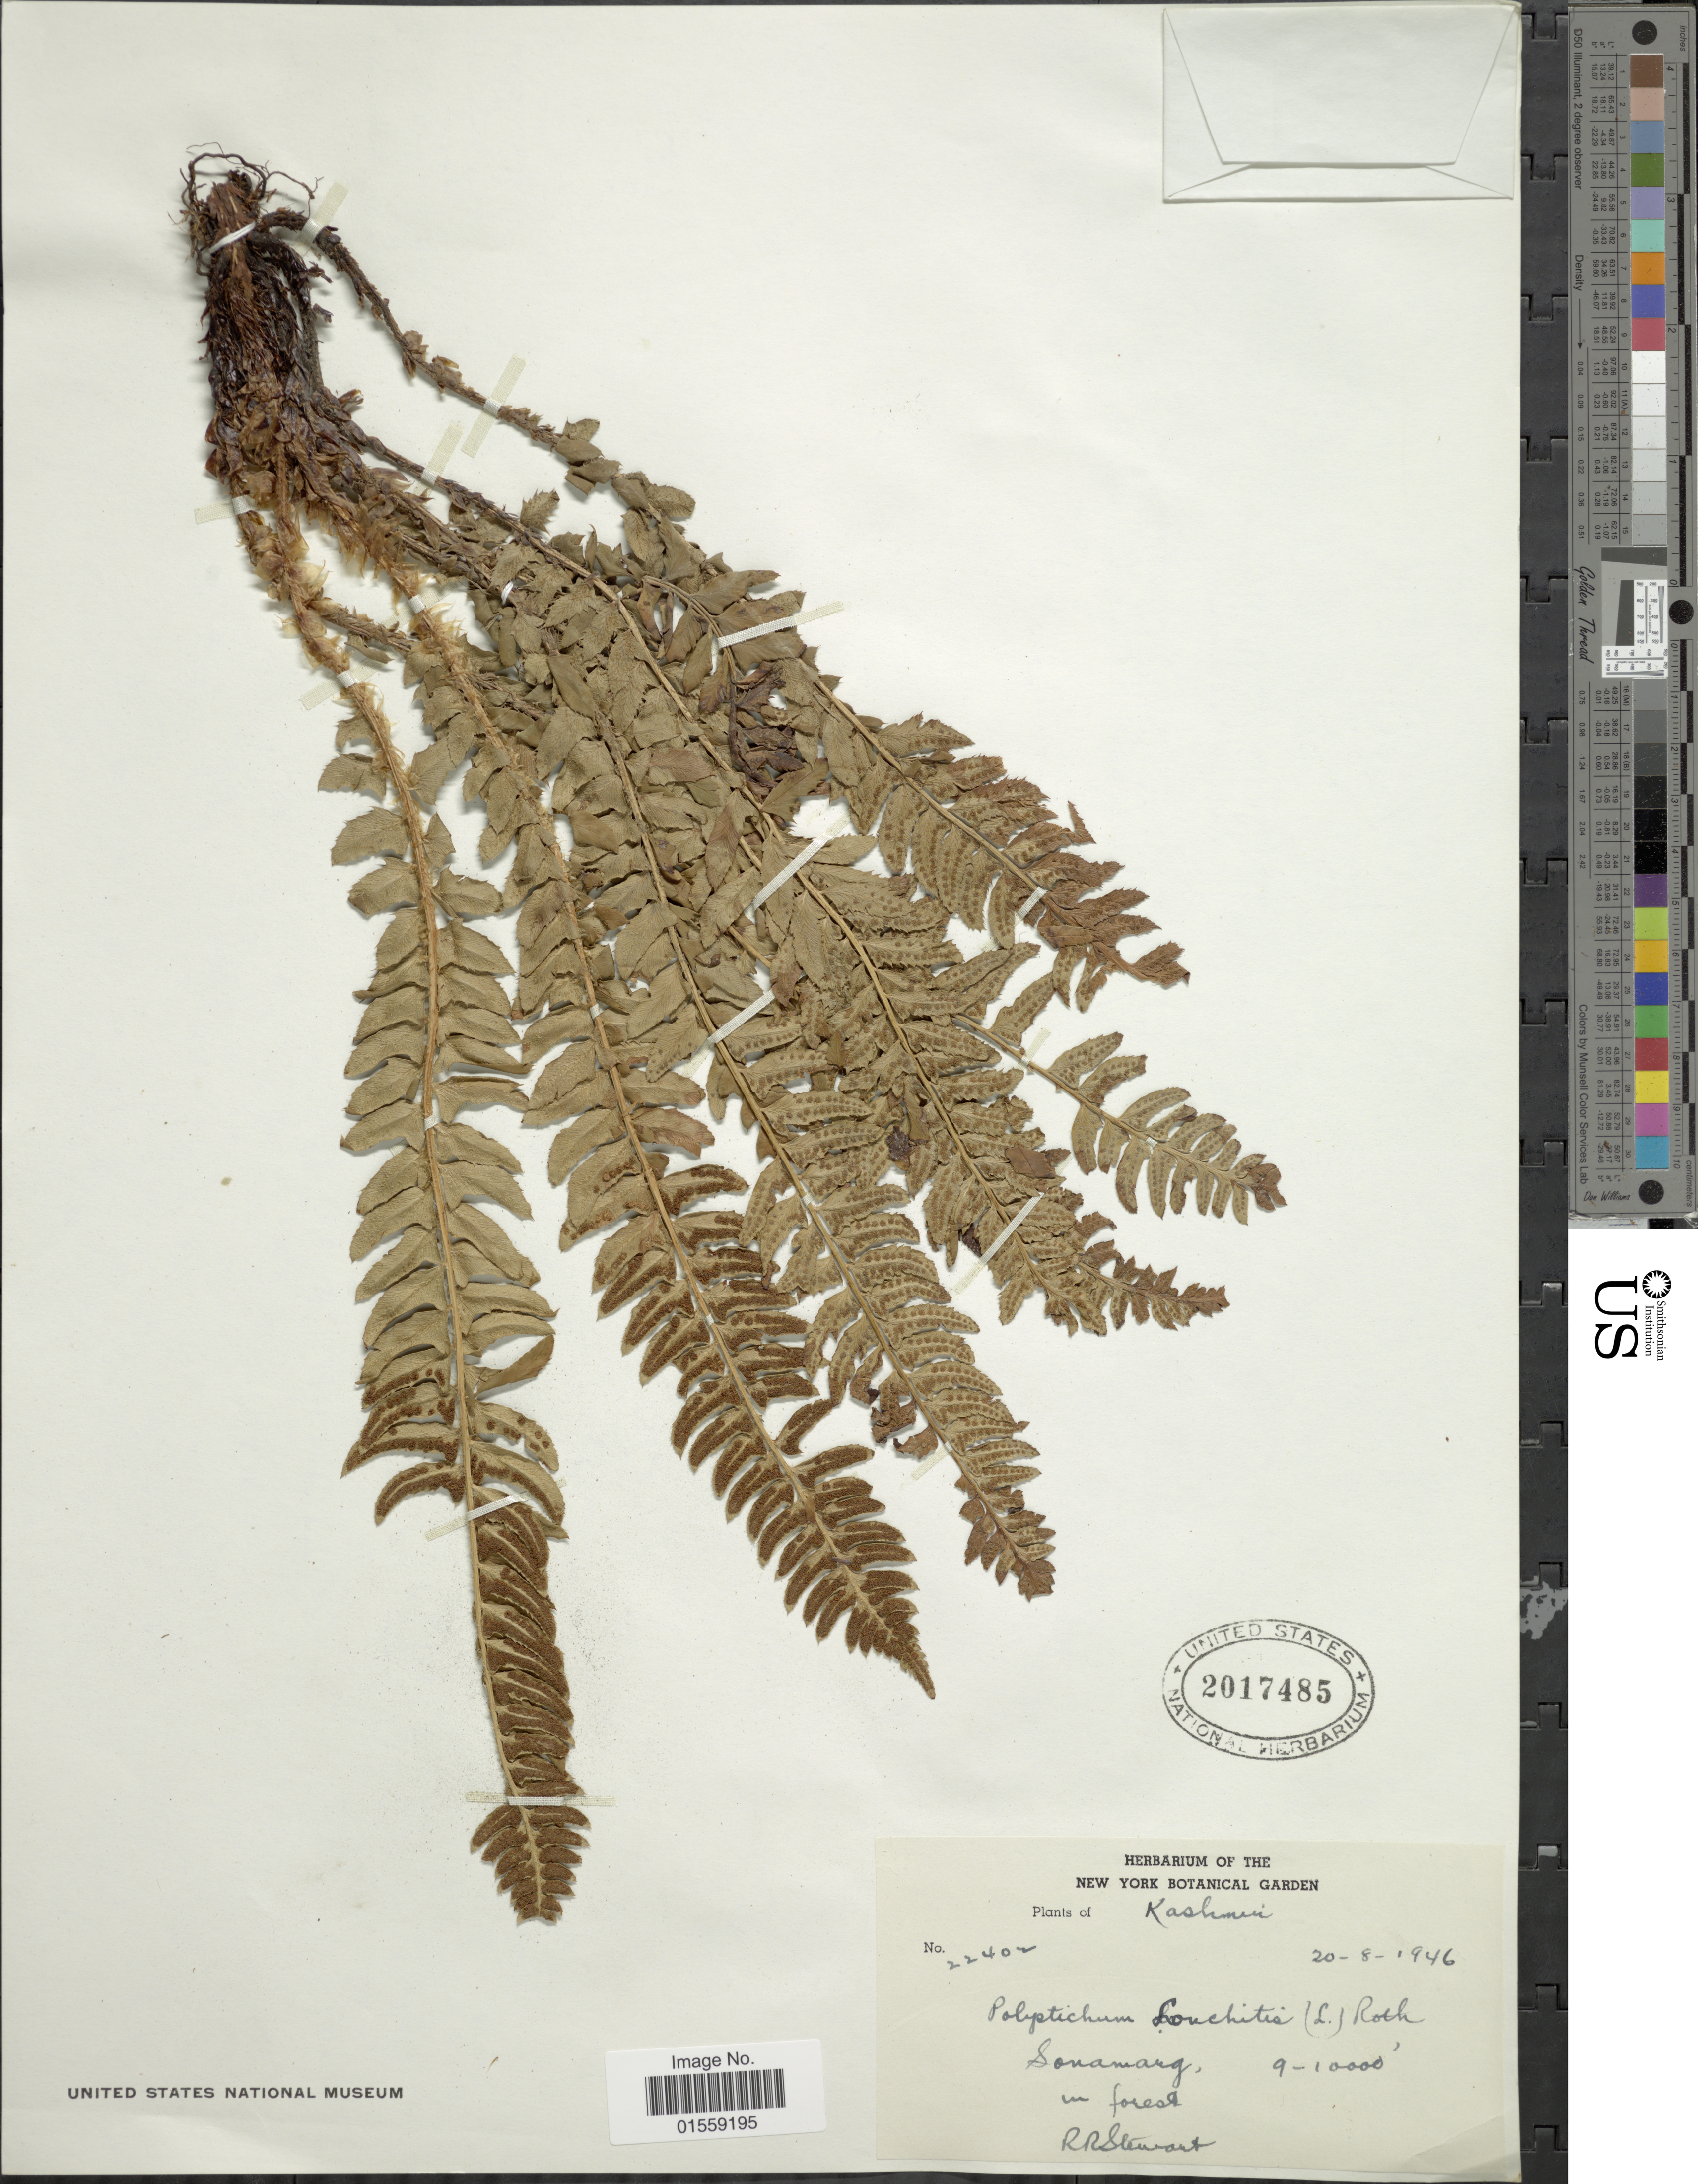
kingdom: Plantae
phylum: Tracheophyta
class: Polypodiopsida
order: Polypodiales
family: Dryopteridaceae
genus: Polystichum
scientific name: Polystichum lonchitis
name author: (Roth) L.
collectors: R. R. Stewart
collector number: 22402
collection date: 1946-08-20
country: India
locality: Kashmir, Sonamarg, in forest.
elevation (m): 2743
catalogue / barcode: US 2017485